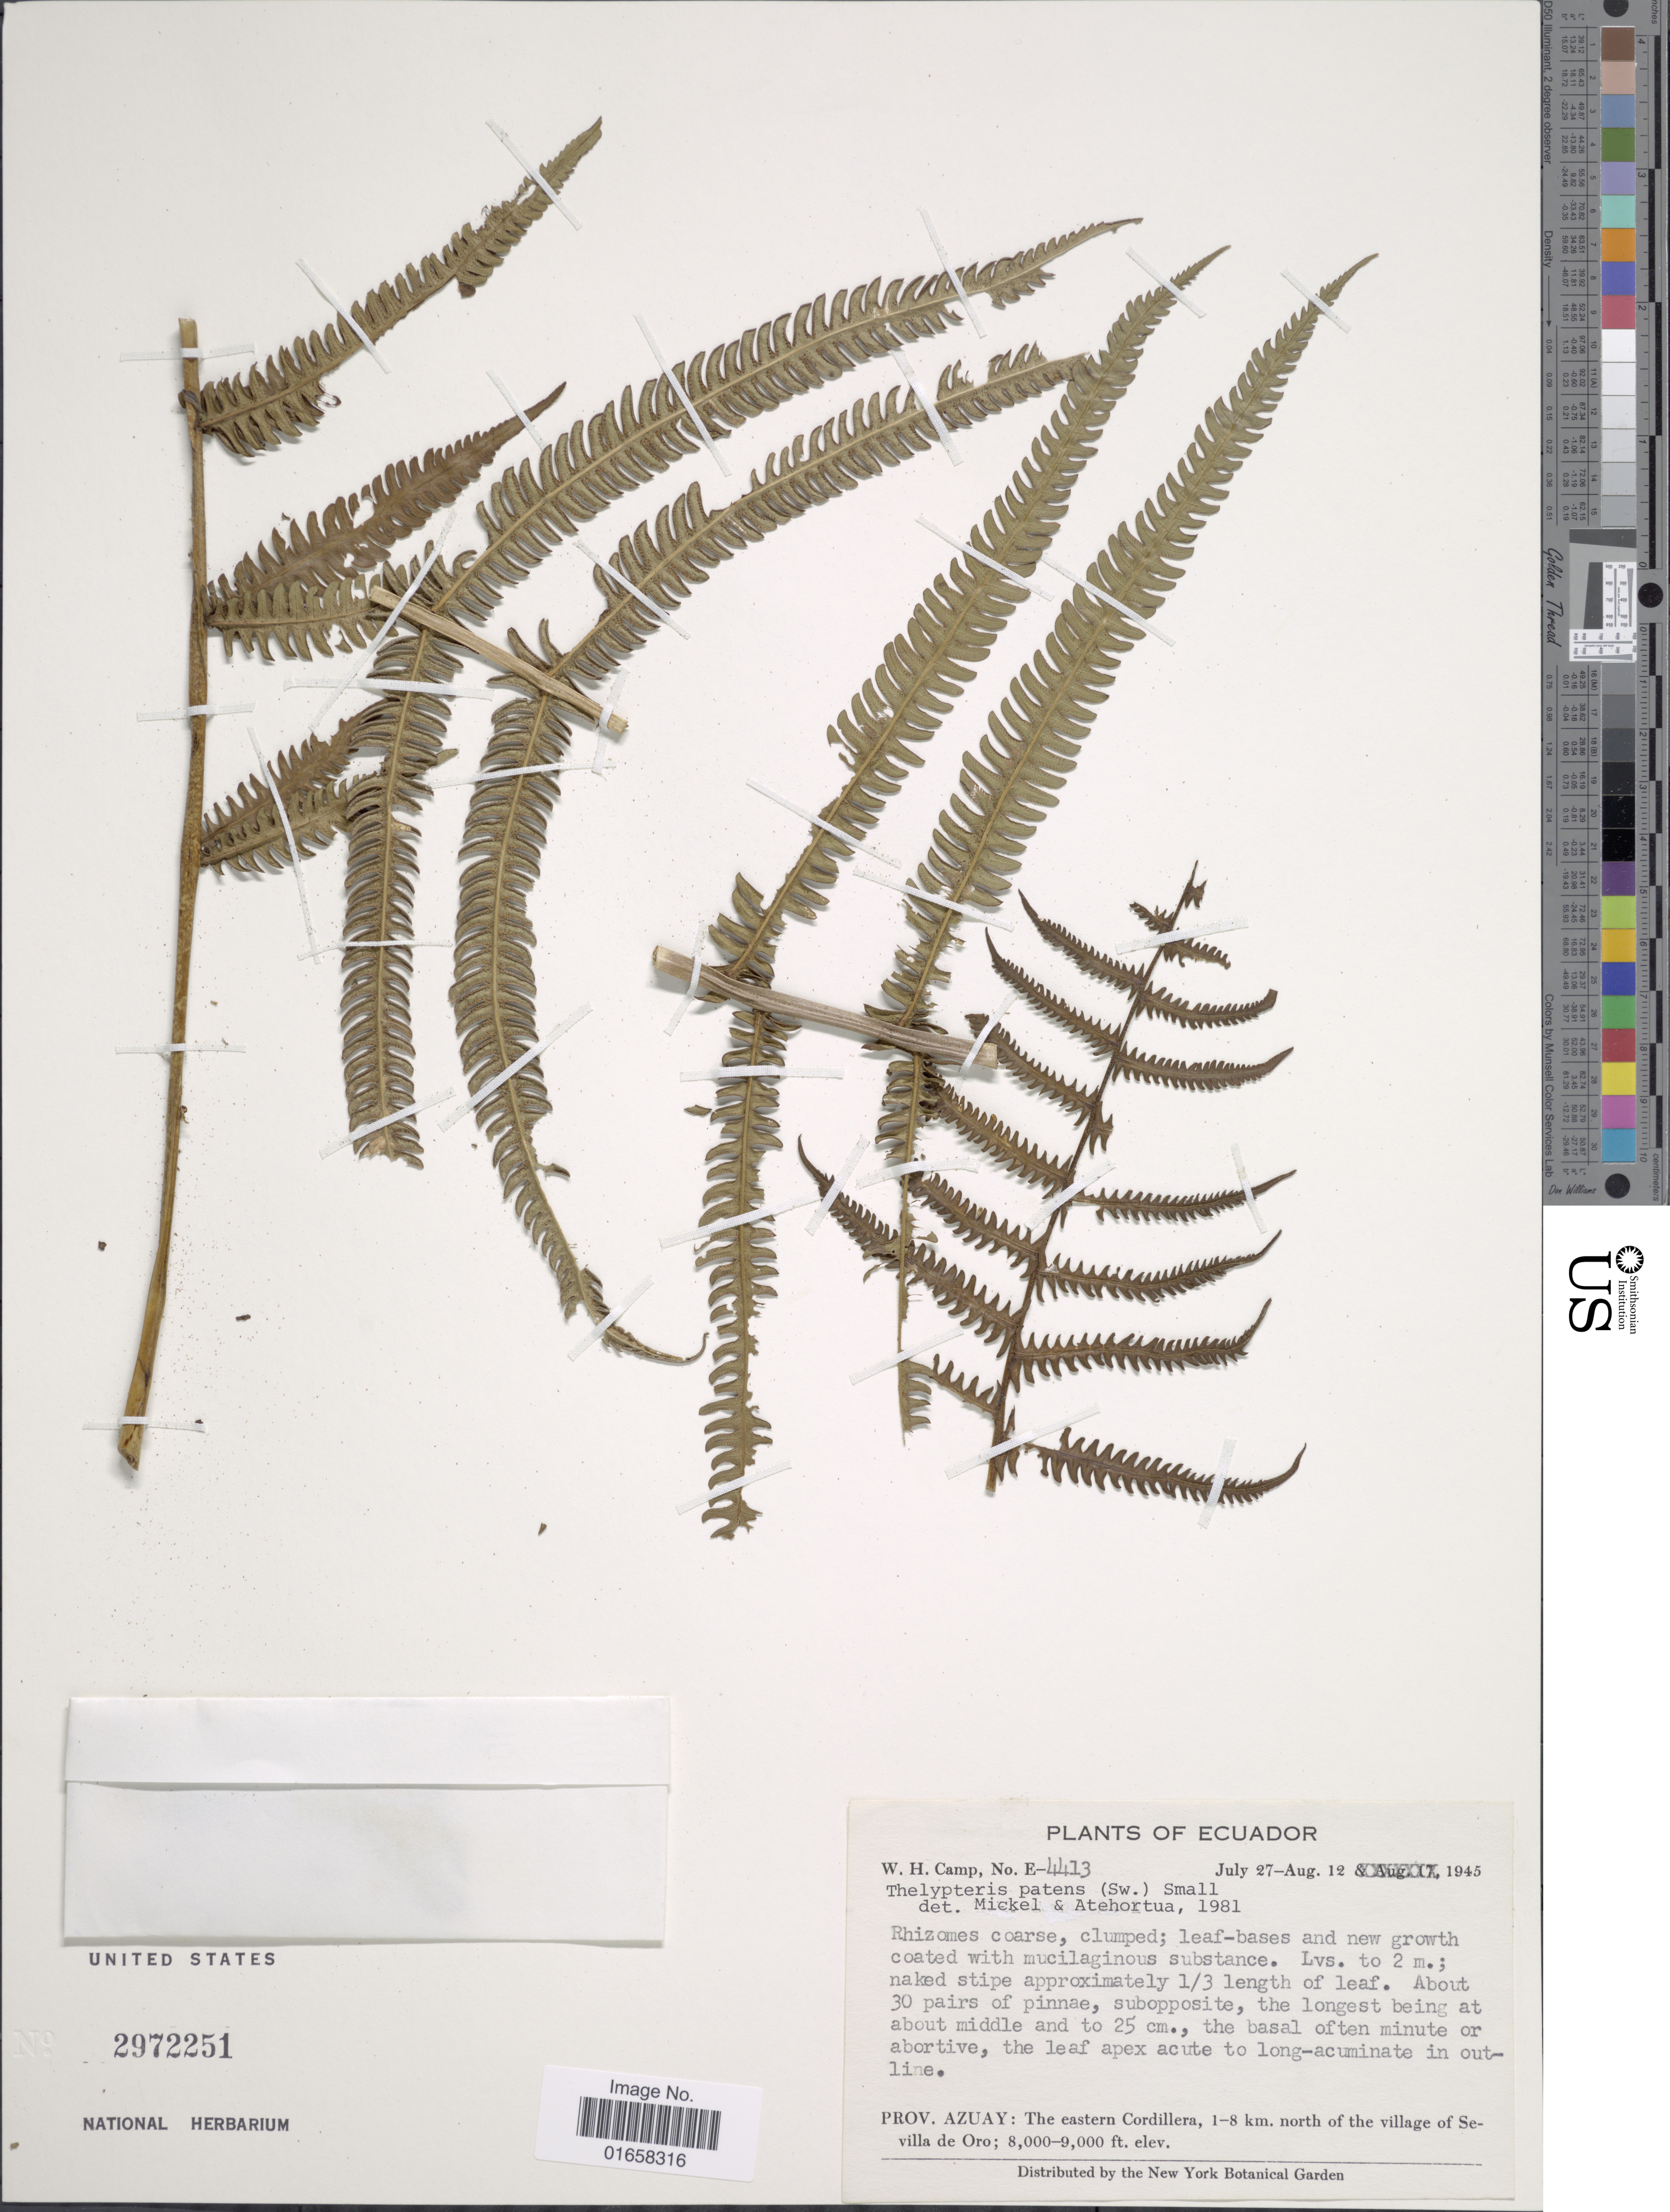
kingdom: Plantae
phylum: Tracheophyta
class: Polypodiopsida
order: Polypodiales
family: Thelypteridaceae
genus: Christella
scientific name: Christella patens var. patens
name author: (Sw.) Holttum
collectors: W. H. Camp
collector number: E-4413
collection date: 1945-07-27/1945-08-12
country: Ecuador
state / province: Azuay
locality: The eastern Cordillera, 1-8 km km, north of the village Sevilla de Oro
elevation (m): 2438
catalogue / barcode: US 2972251